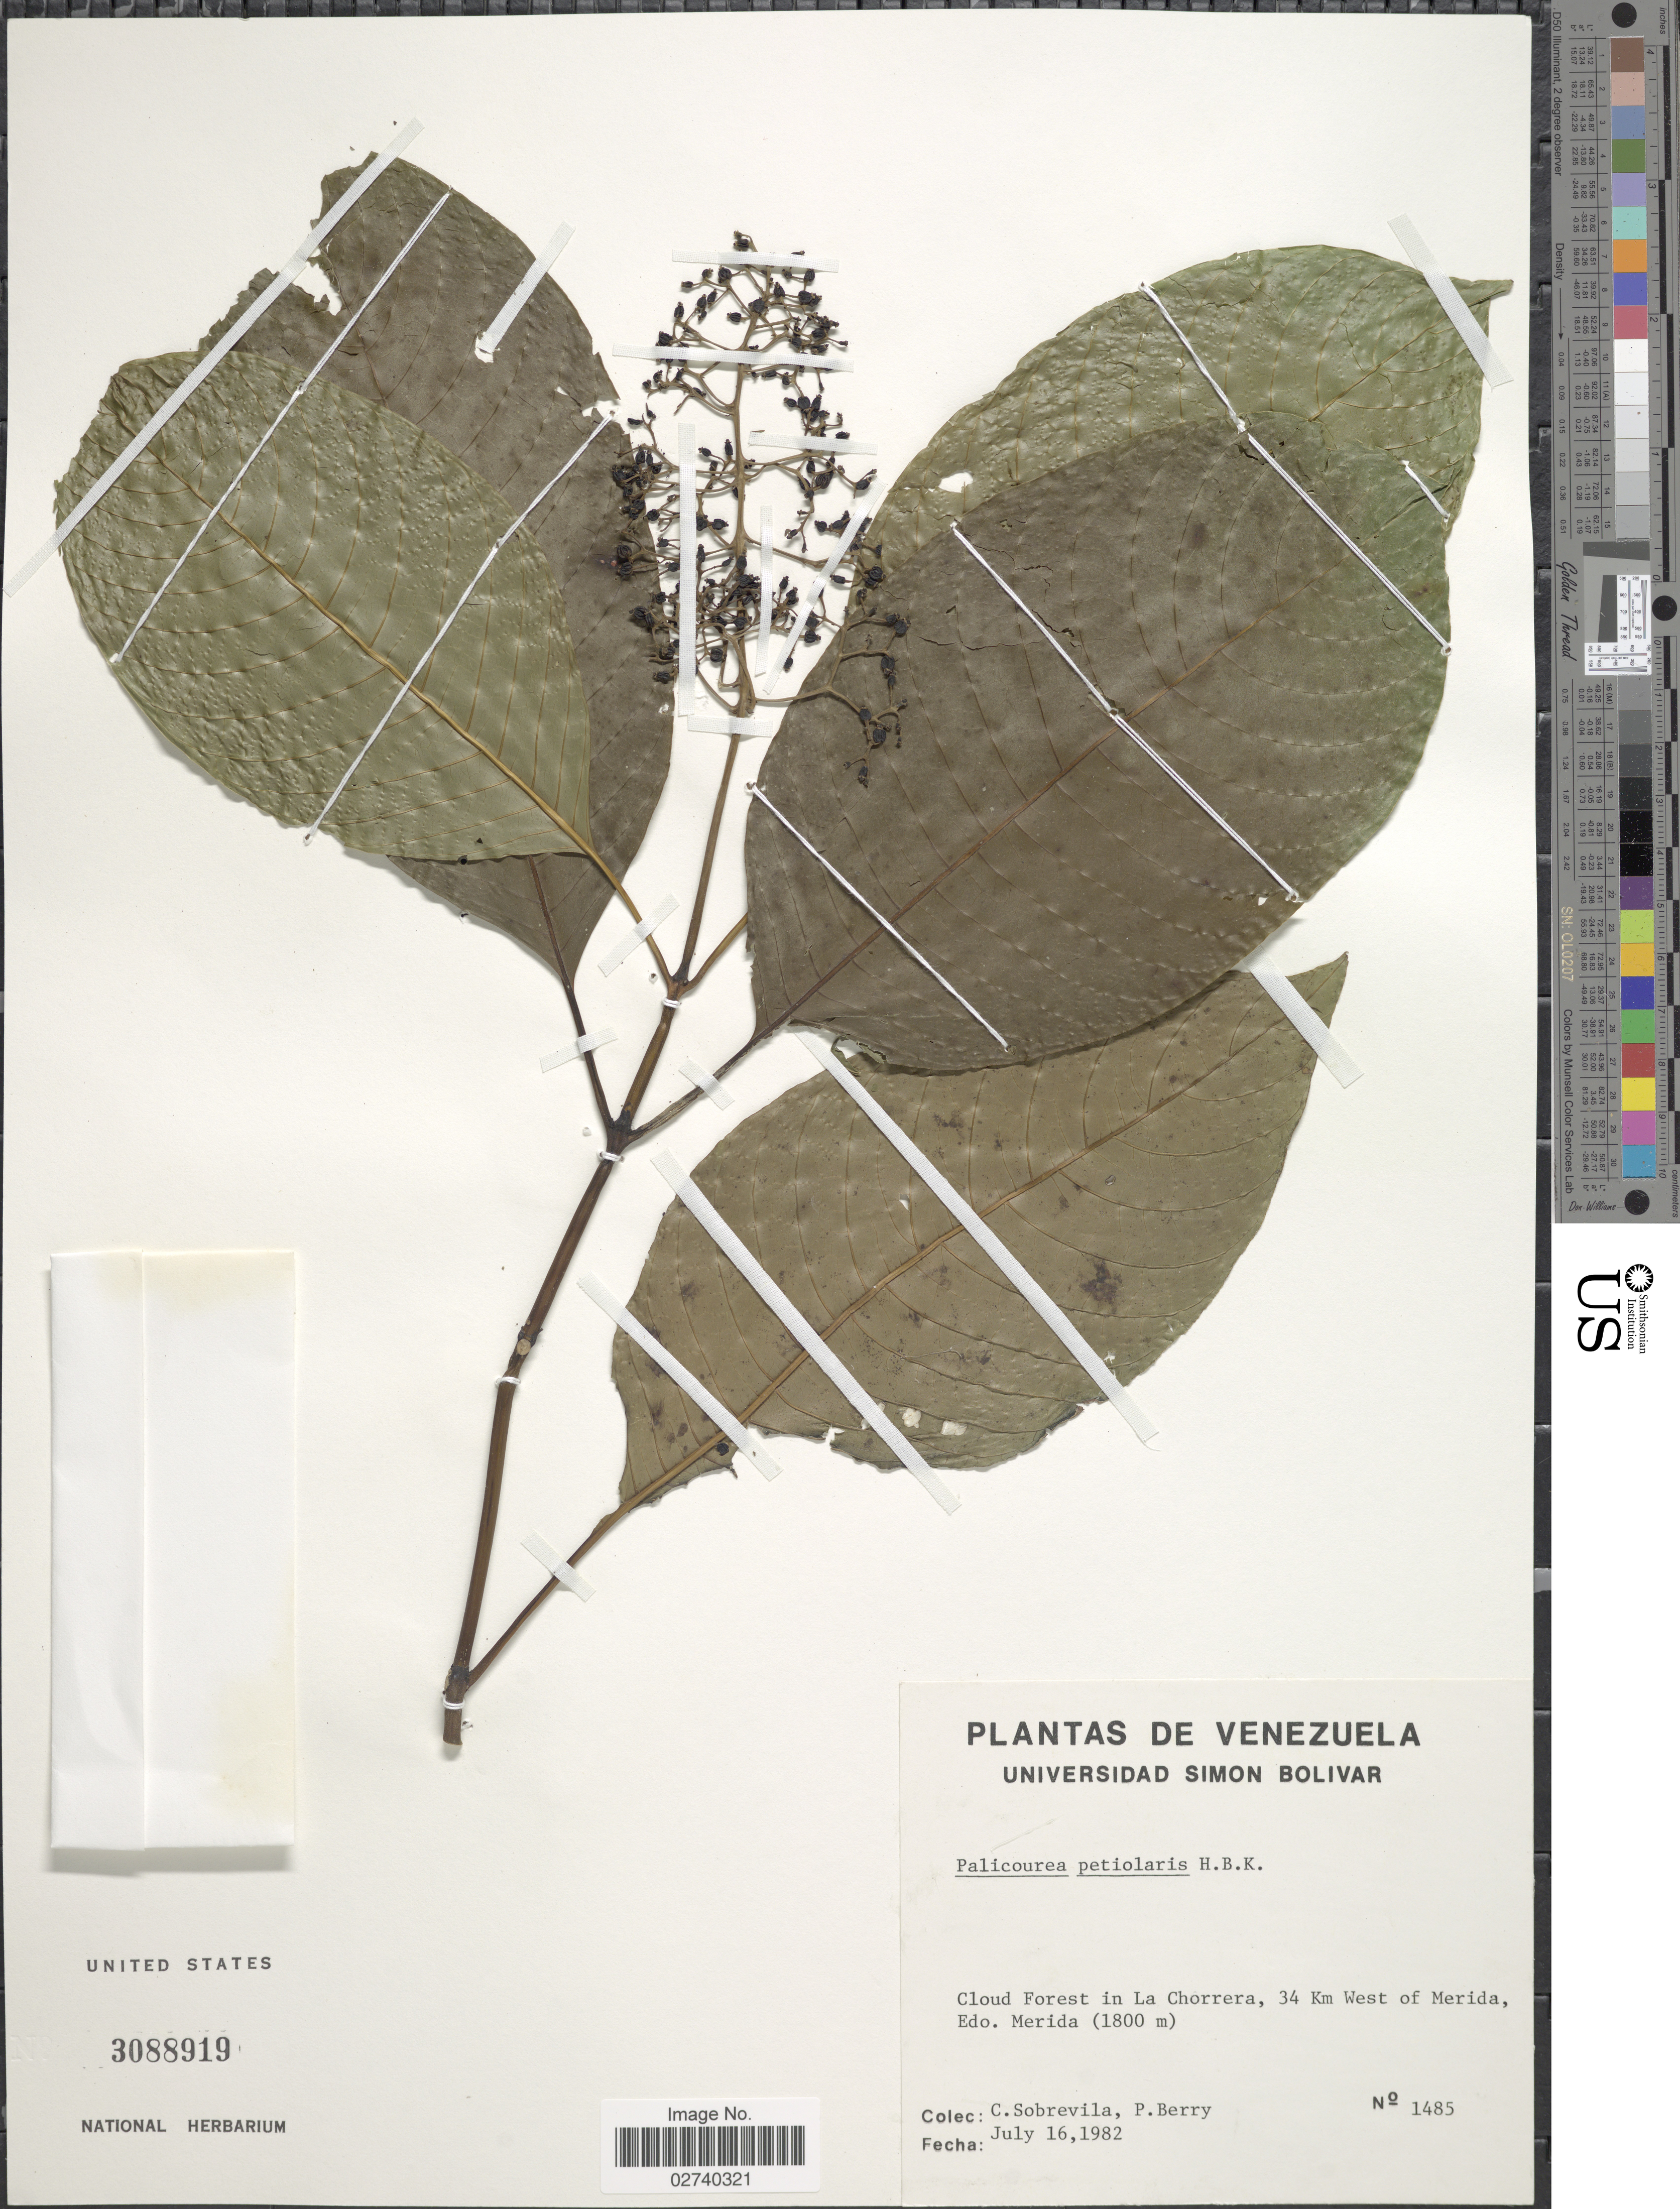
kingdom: Plantae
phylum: Tracheophyta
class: Magnoliopsida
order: Gentianales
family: Rubiaceae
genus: Palicourea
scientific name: Palicourea petiolaris Kunth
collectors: C. Sobrevila & P. Berry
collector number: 1485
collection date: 1982-07-16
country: Venezuela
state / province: Mérida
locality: Cloud Forest in La Chorrera, 34 Km West of Merida.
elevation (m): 1800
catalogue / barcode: US 3088919